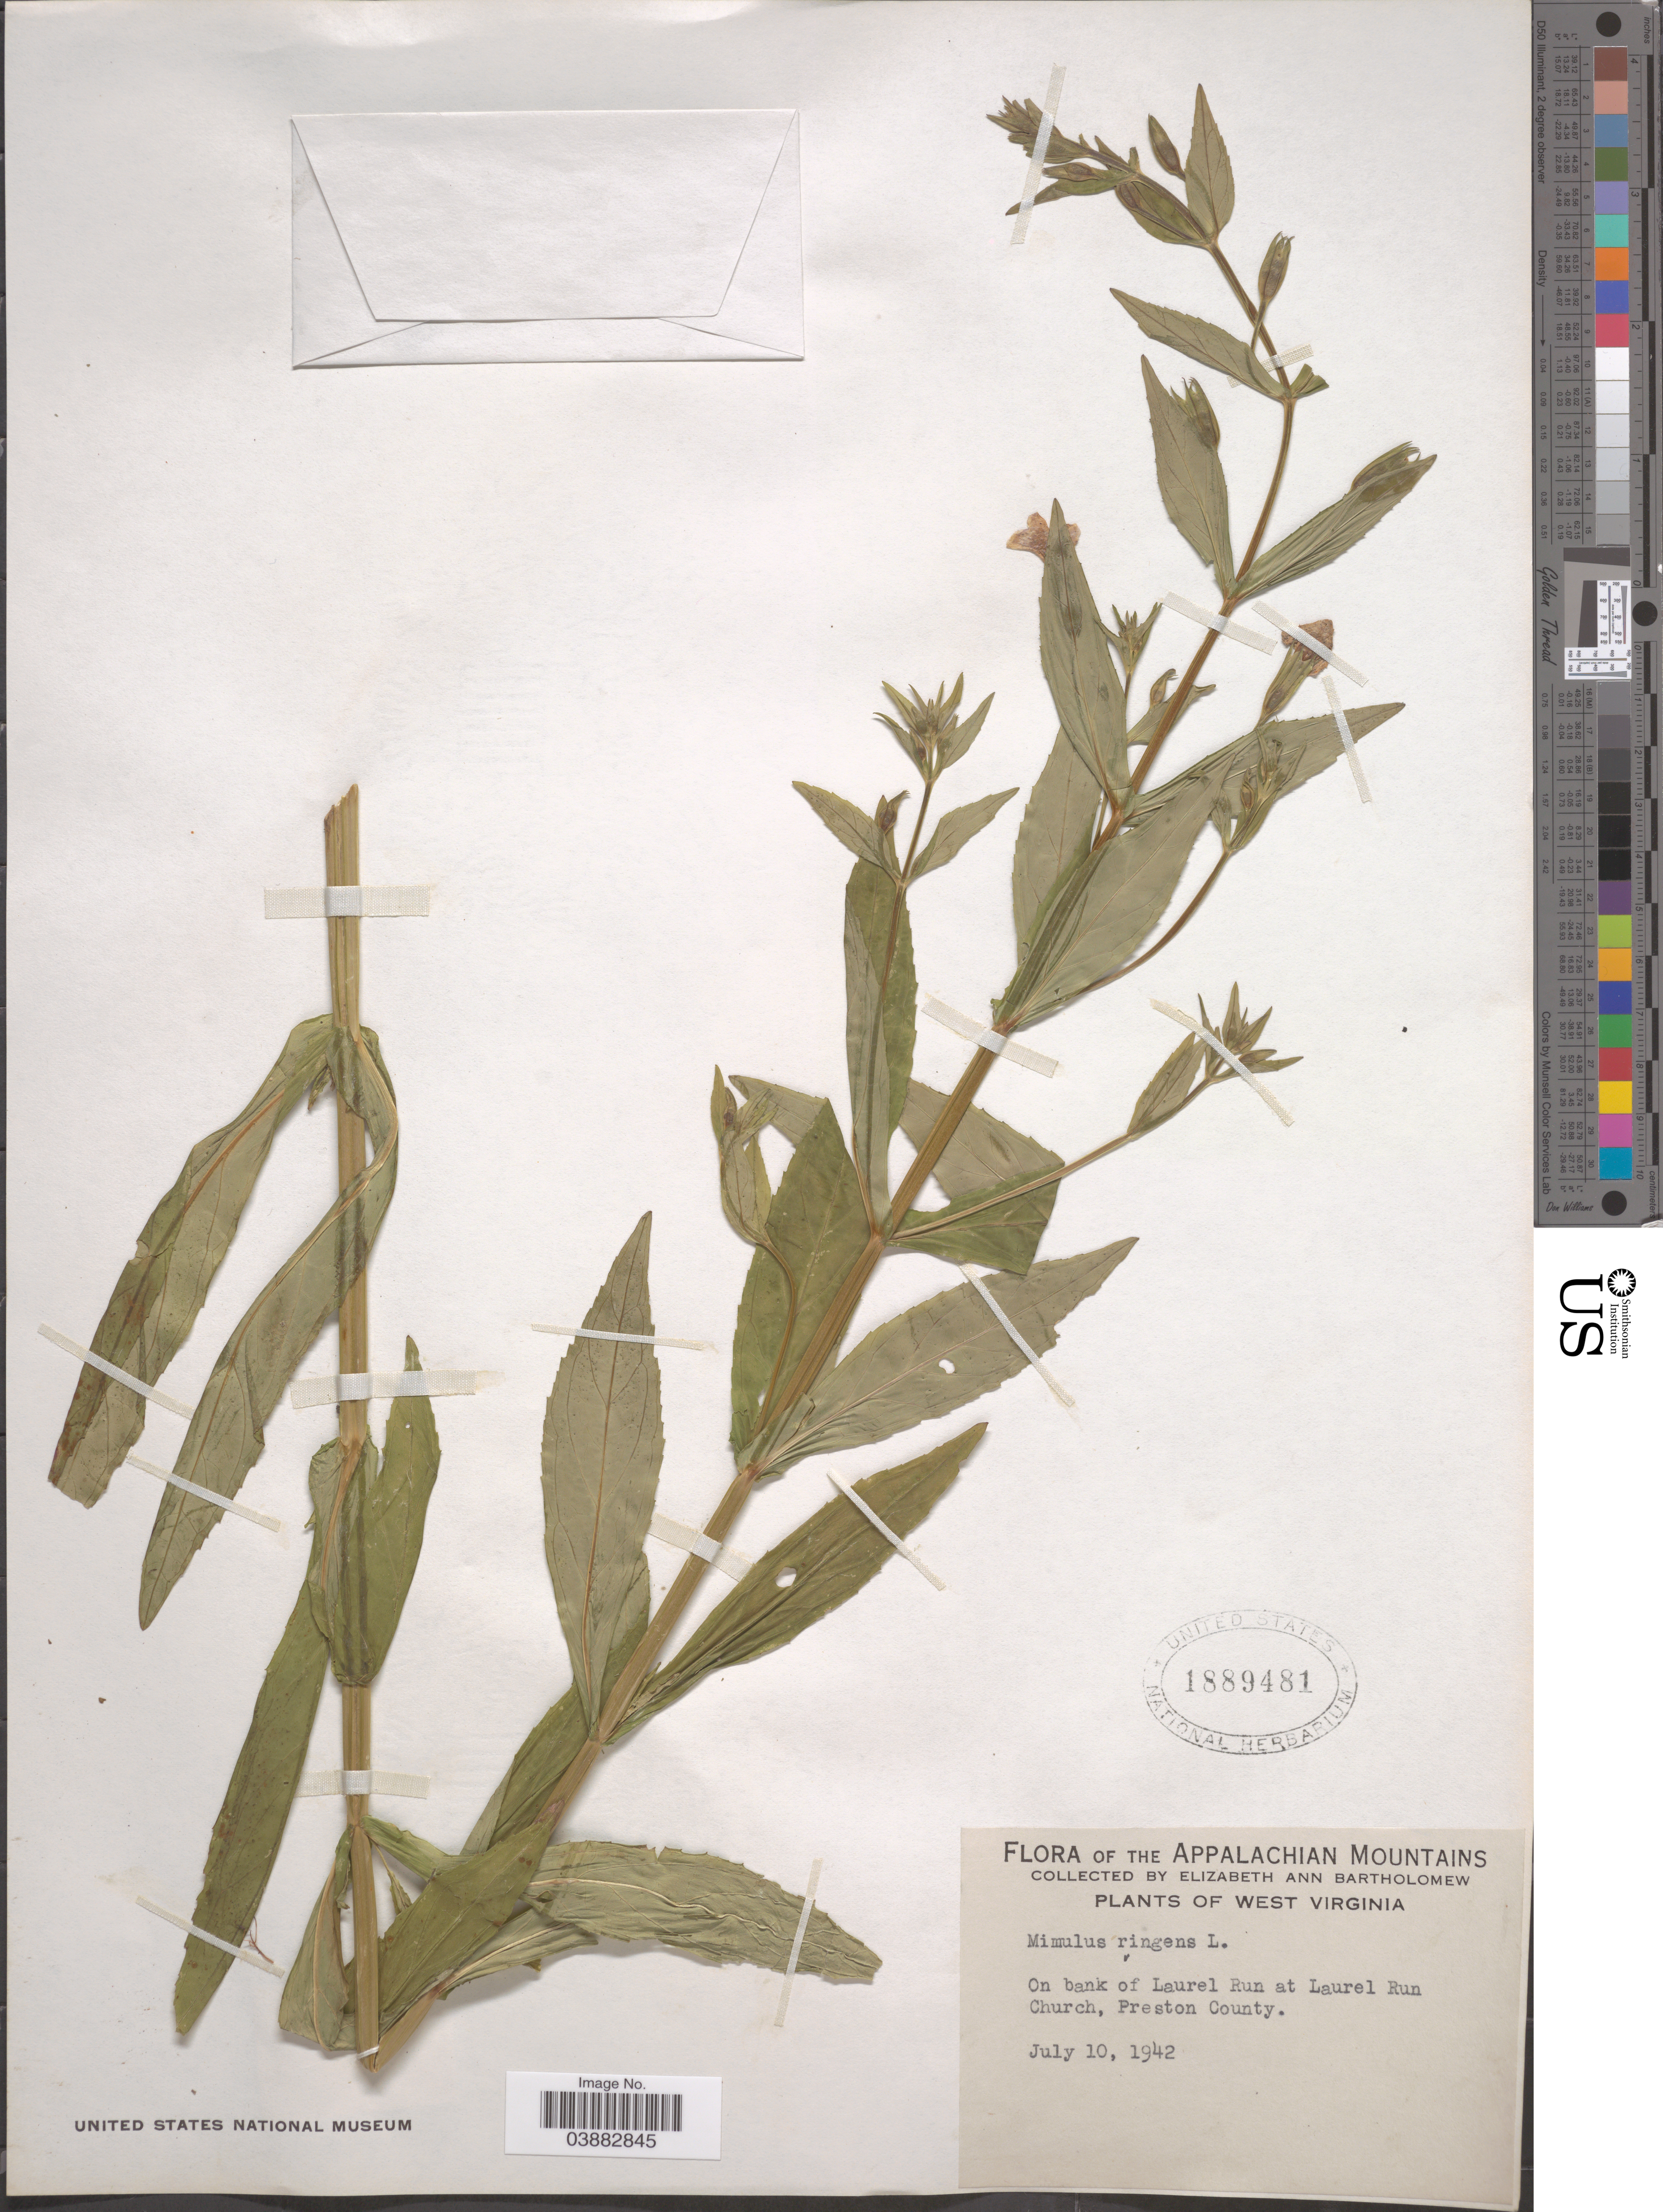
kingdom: Plantae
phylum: Tracheophyta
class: Magnoliopsida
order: Lamiales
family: Phrymaceae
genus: Mimulus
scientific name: Mimulus ringens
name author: L.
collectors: E. Bartholomew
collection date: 1942-07-10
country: United States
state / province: West Virginia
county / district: Preston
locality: The Appalachian Mountains. On bank of Laurel Run at Laurel Run Church, Preston County.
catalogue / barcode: US 1889481